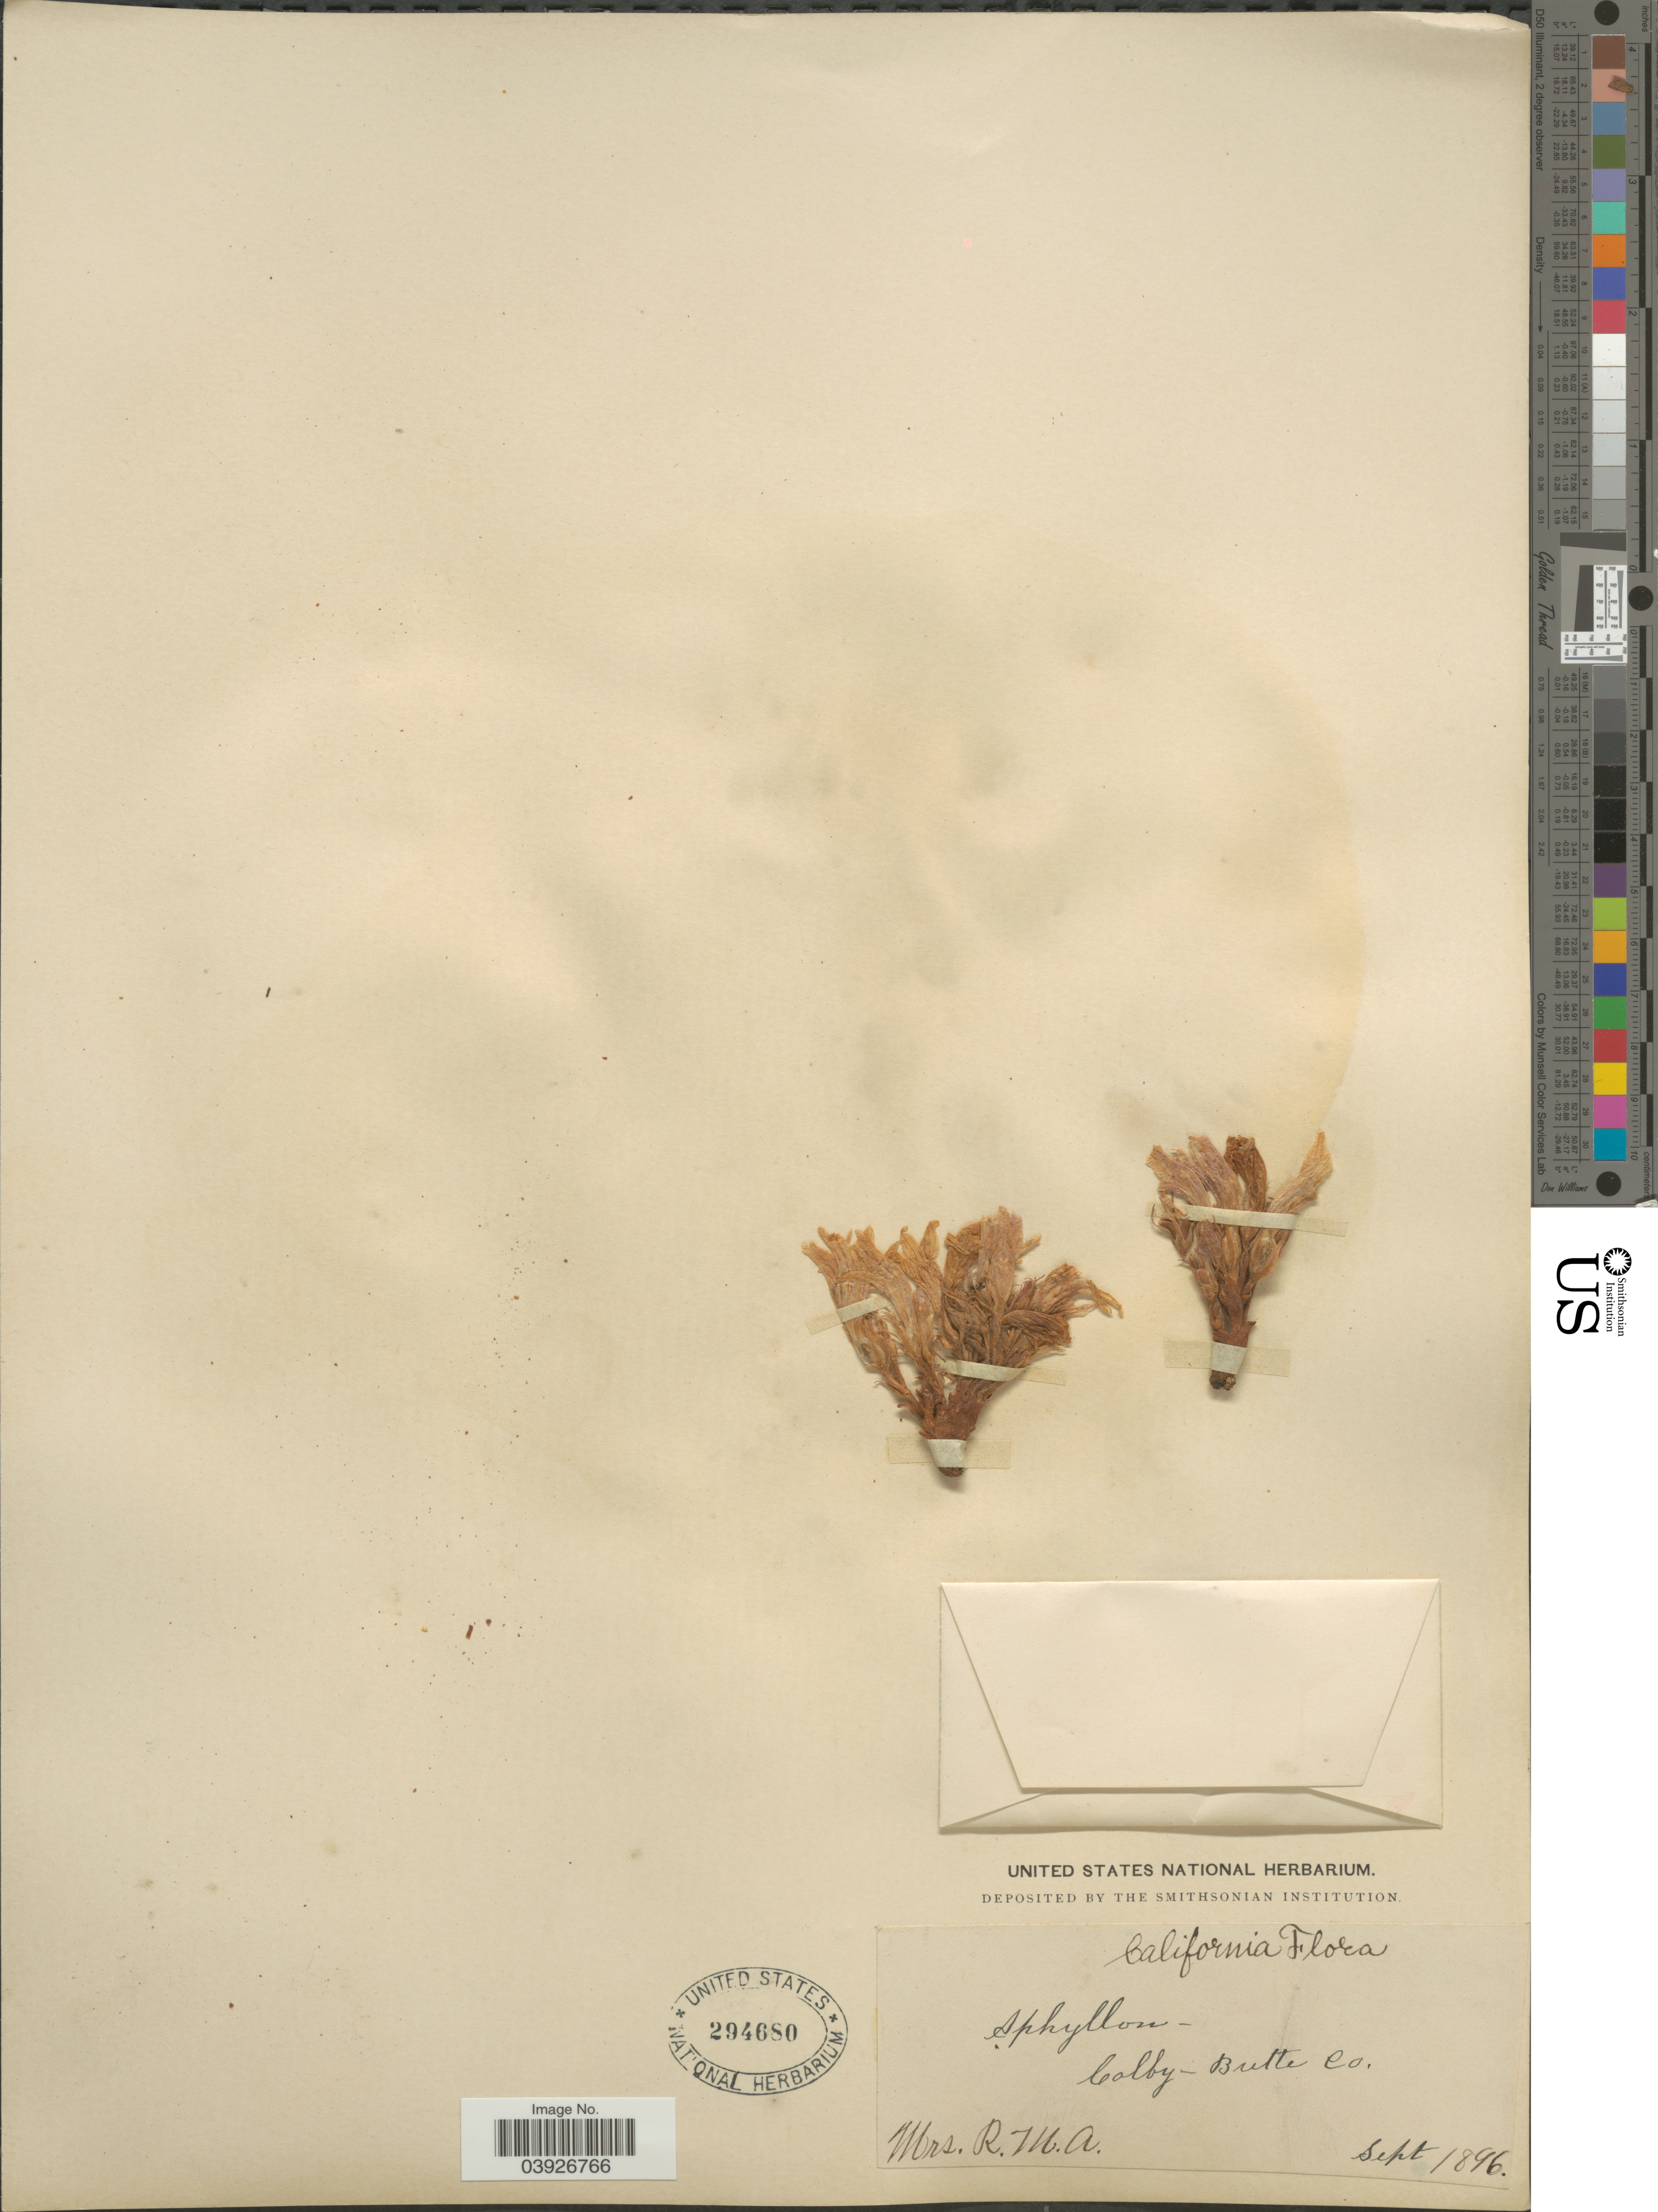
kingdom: Plantae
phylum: Tracheophyta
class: Magnoliopsida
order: Lamiales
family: Orobanchaceae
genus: Aphyllon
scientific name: Aphyllon sp.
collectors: Mrs. R. M. A.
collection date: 1896-09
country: United States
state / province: California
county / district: Butte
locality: Colby- Butte Co.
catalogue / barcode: US 294680